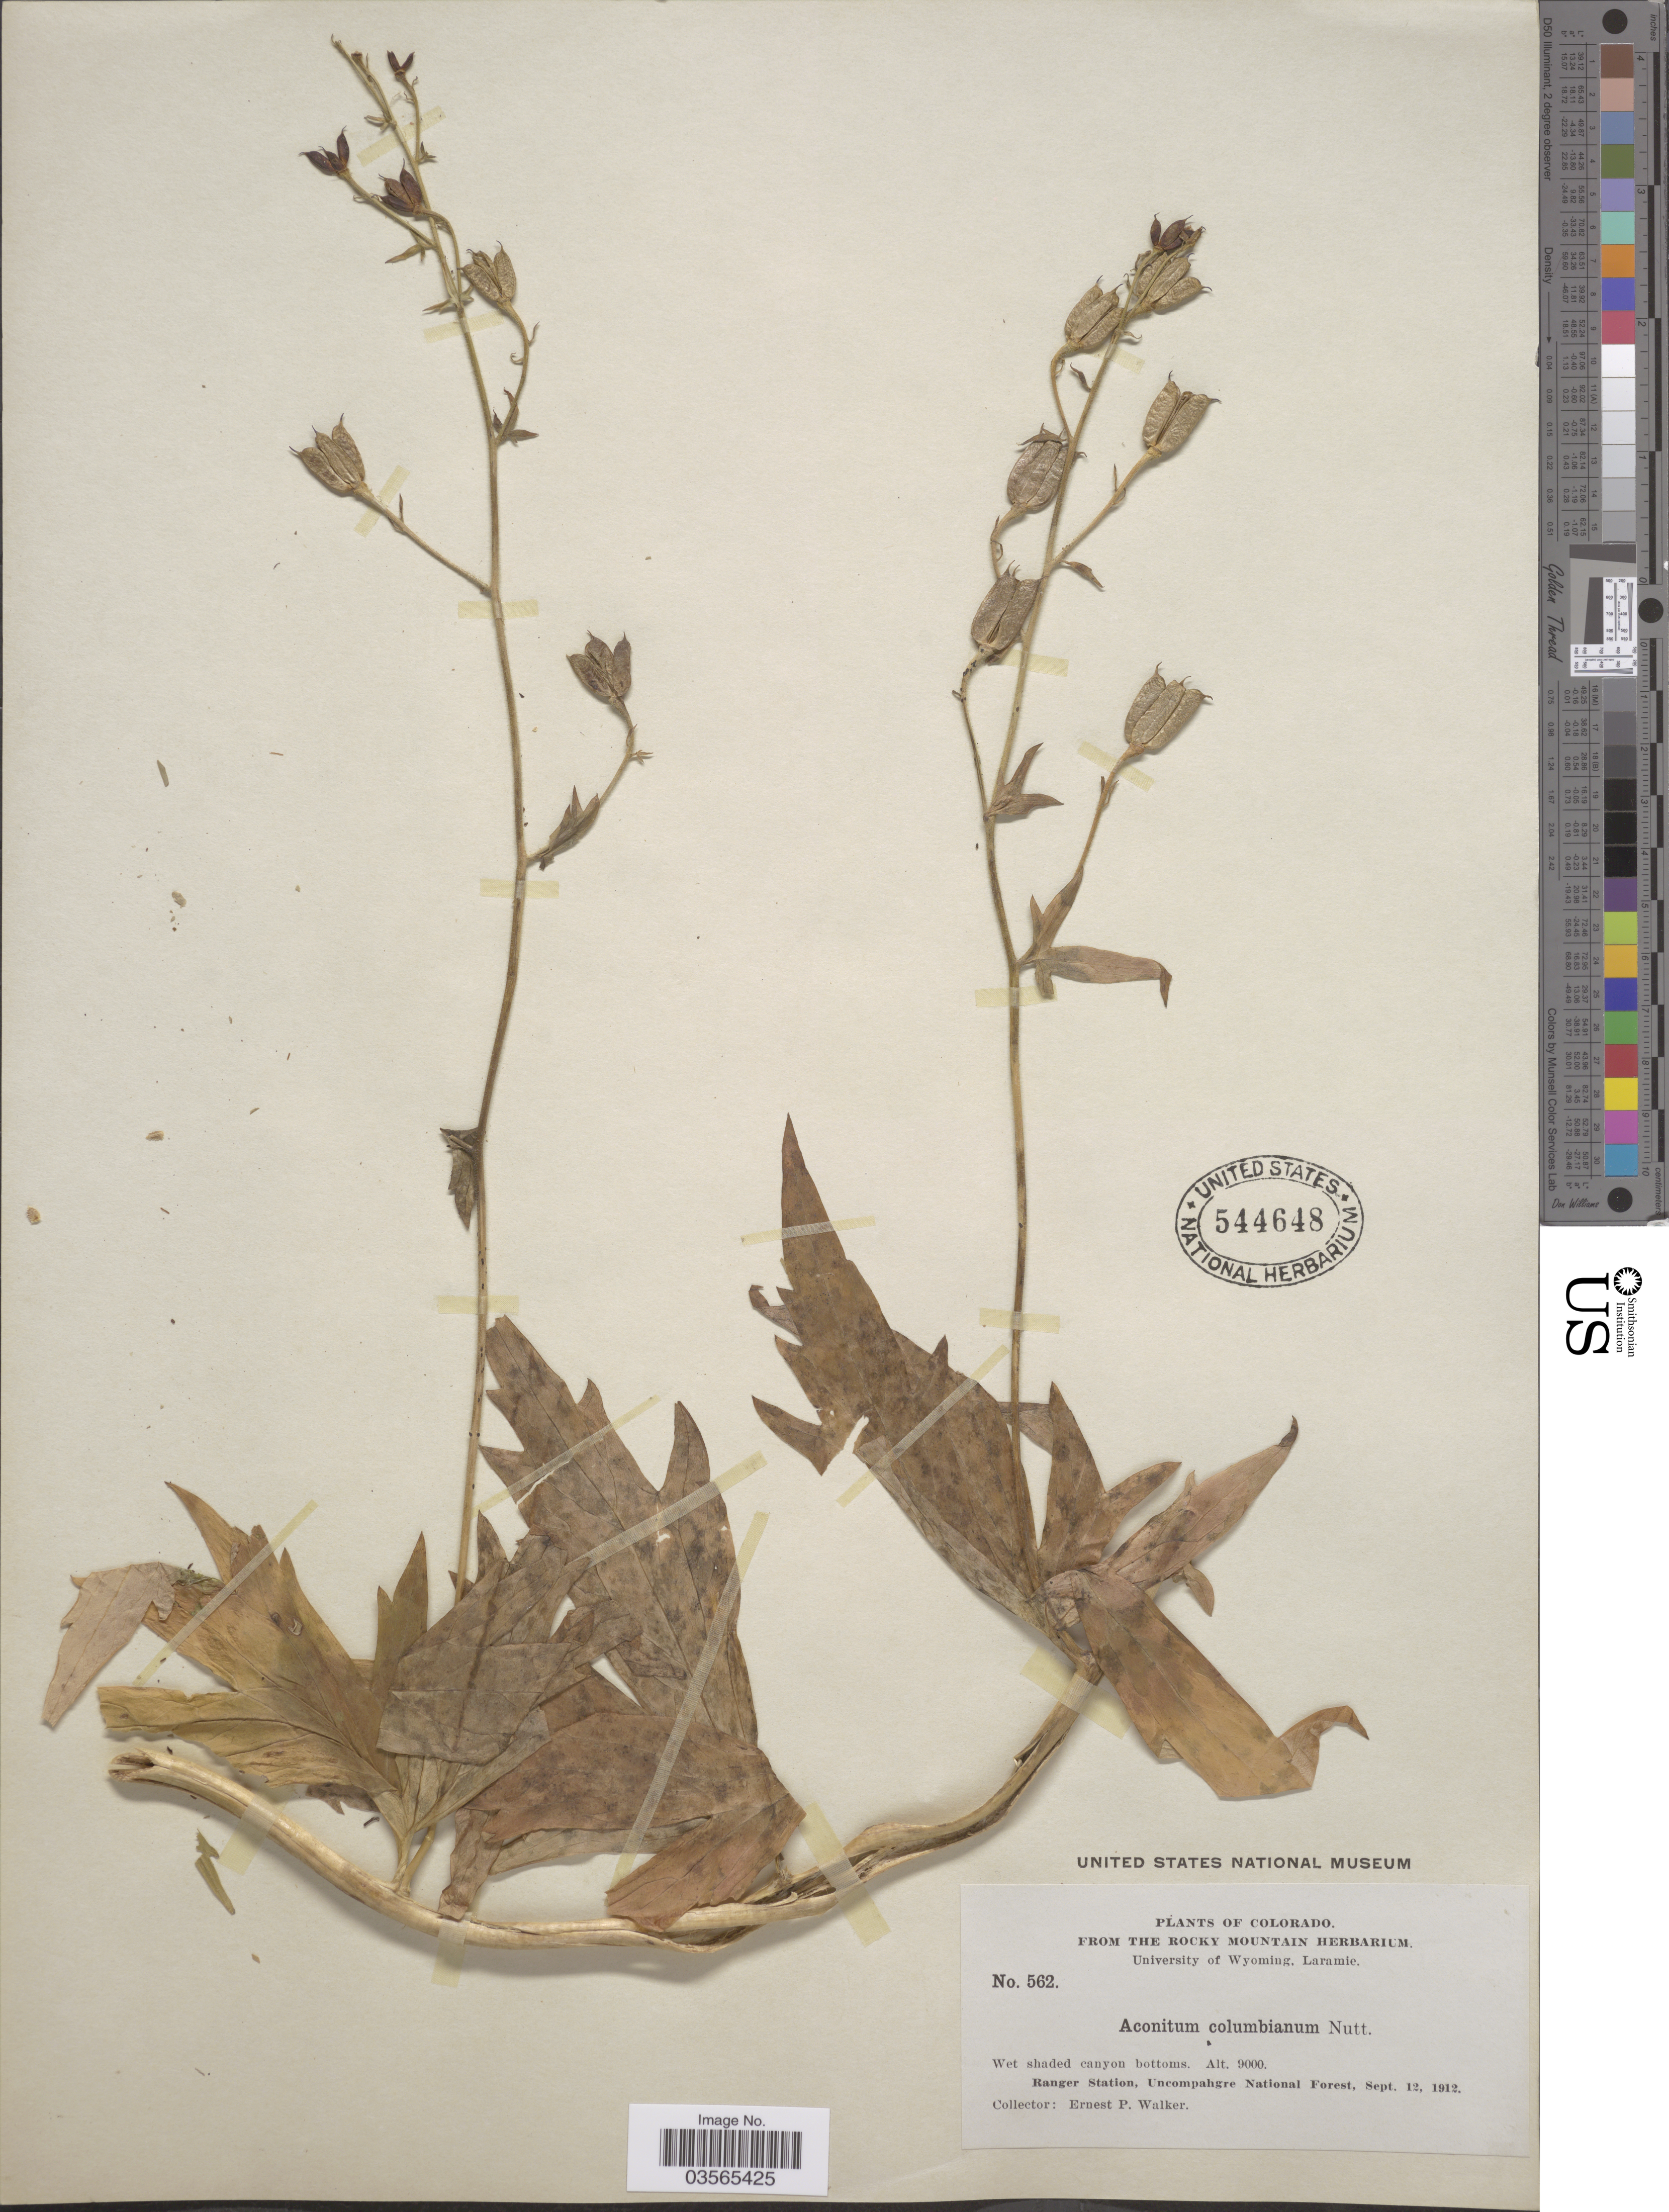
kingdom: Plantae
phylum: Tracheophyta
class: Magnoliopsida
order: Ranunculales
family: Ranunculaceae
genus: Aconitum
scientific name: Aconitum columbianum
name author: Nutt.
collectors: E. P. Walker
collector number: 562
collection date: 1912-09-12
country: United States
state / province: Colorado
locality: Ranger Station, Uncompahgre National Forest.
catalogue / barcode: US 544648